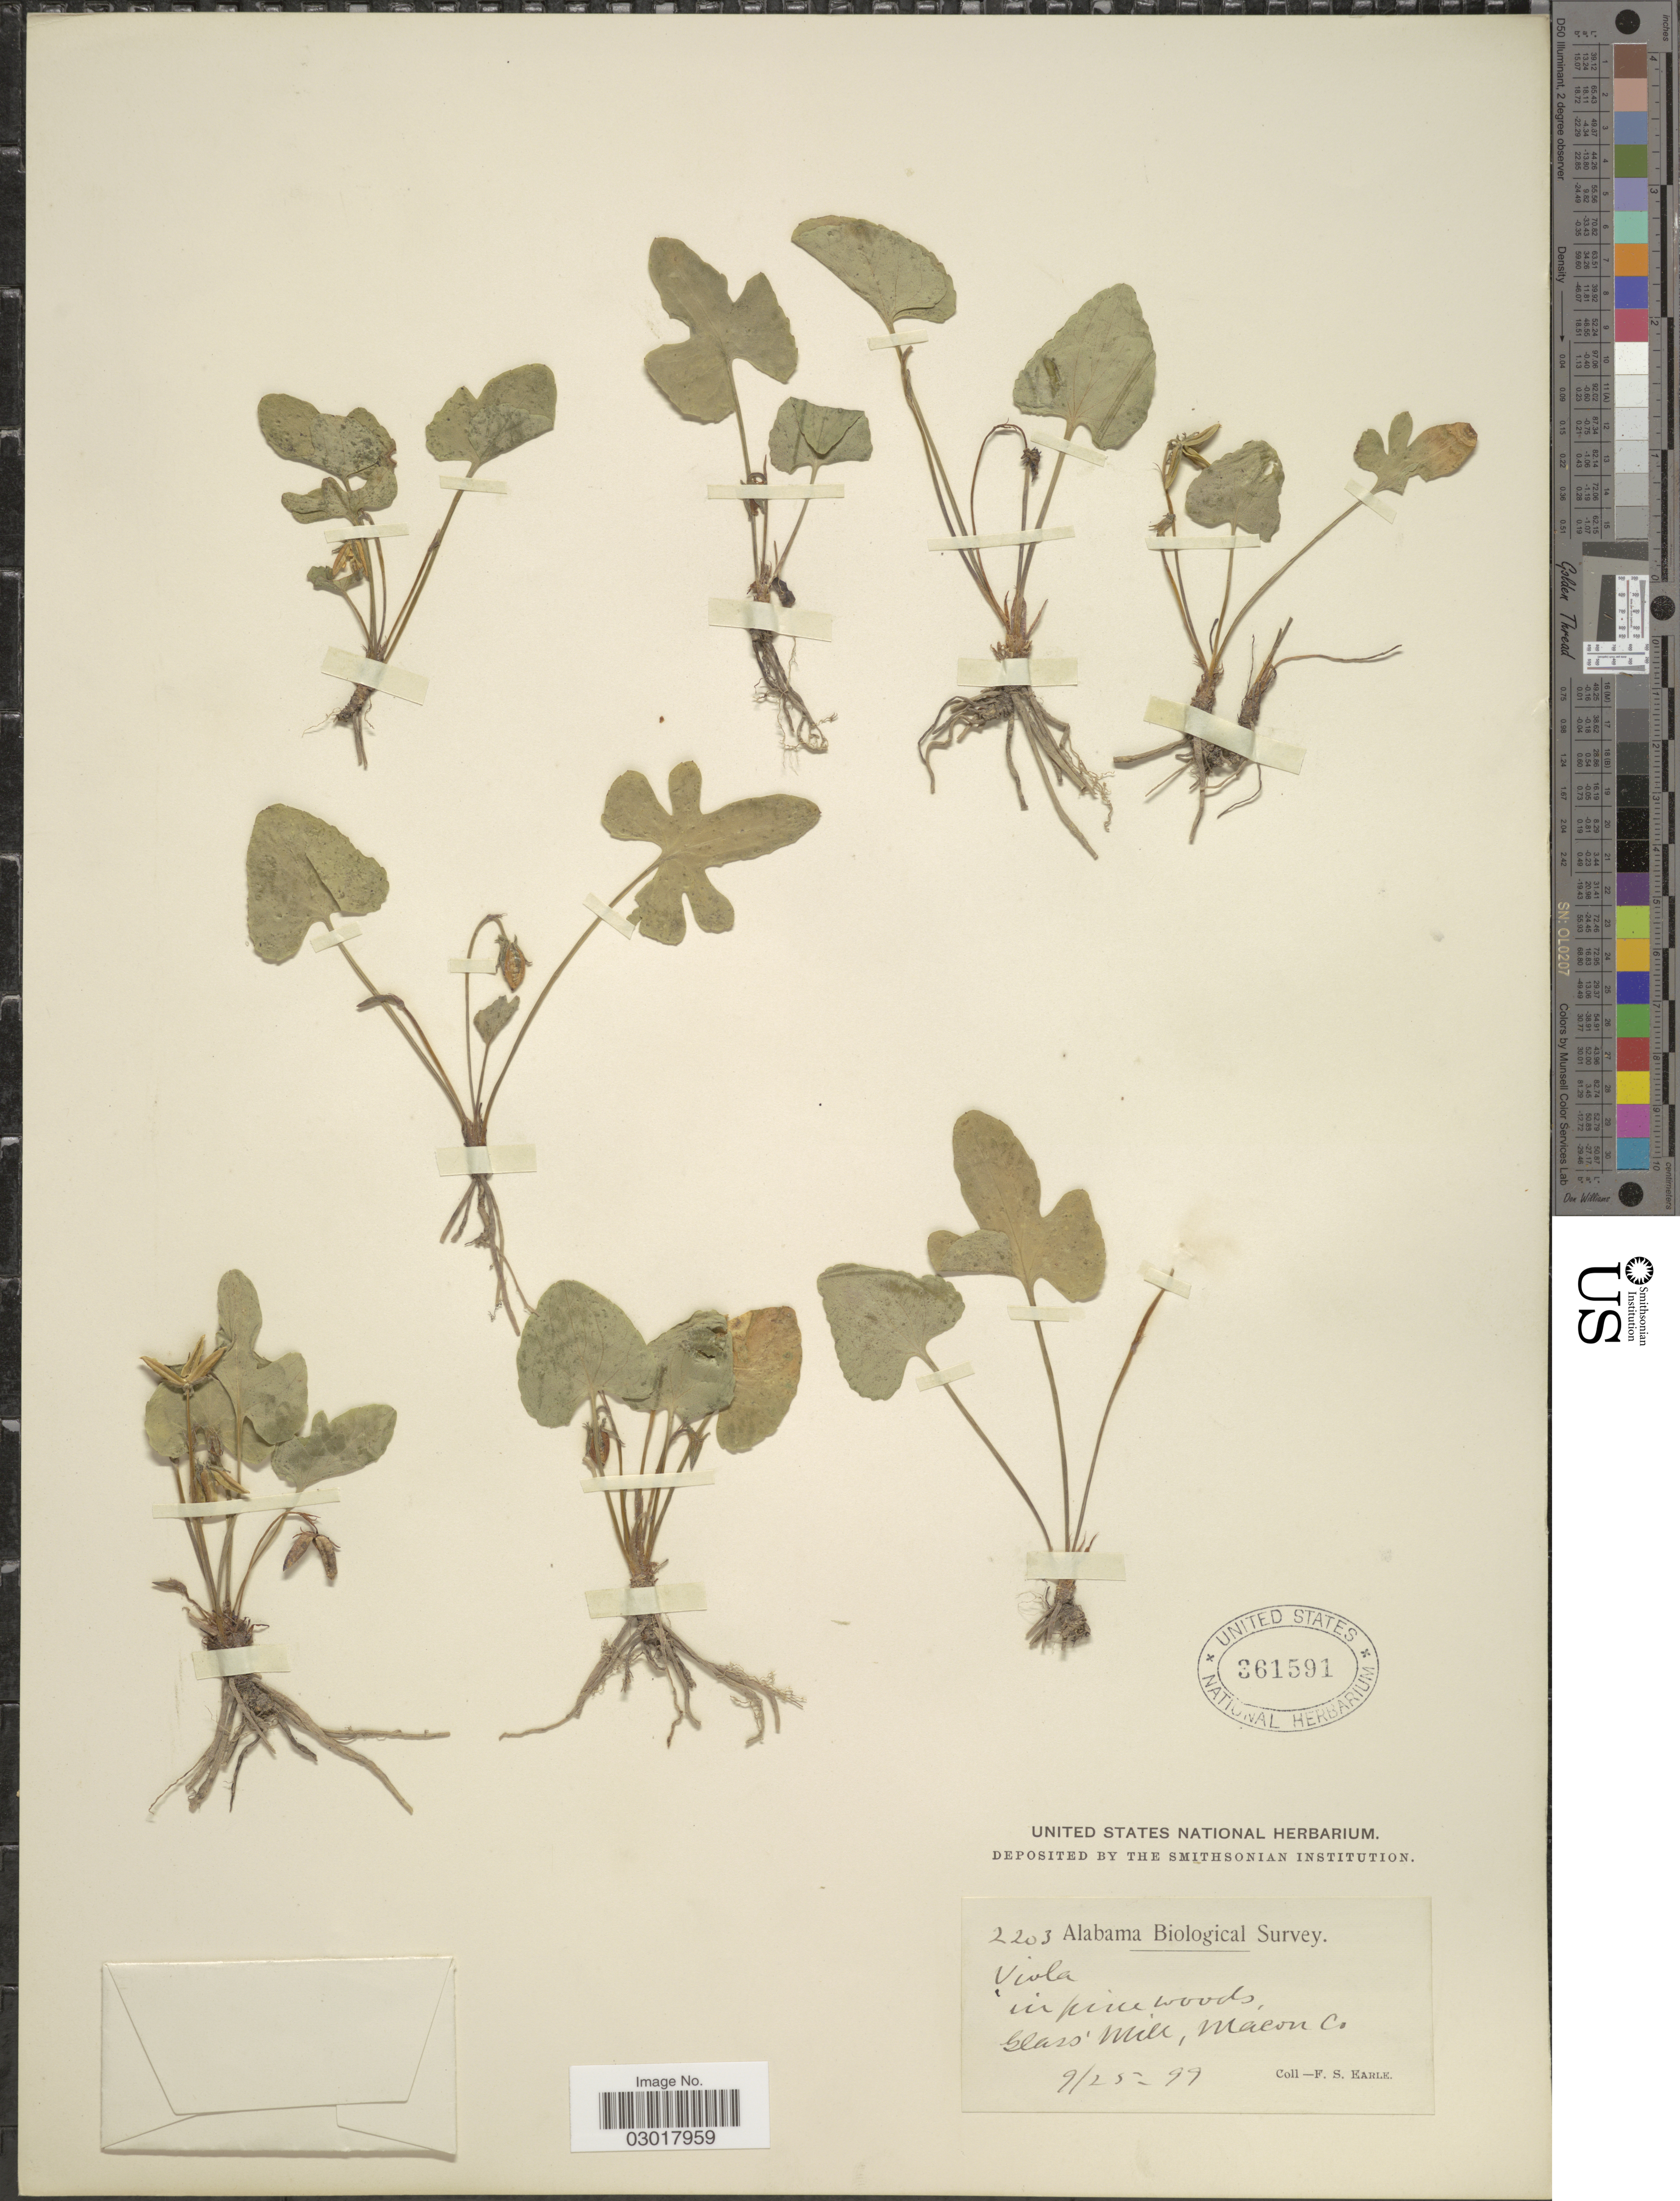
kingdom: Plantae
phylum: Tracheophyta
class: Magnoliopsida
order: Malpighiales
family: Violaceae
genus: Viola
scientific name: Viola vicinalis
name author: Greene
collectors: F. S. Earle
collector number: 2203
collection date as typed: Transcribed d/m/y: 25/9/99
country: United States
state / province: Alabama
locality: Glass' Mill, Macon Co.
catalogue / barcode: US 361591